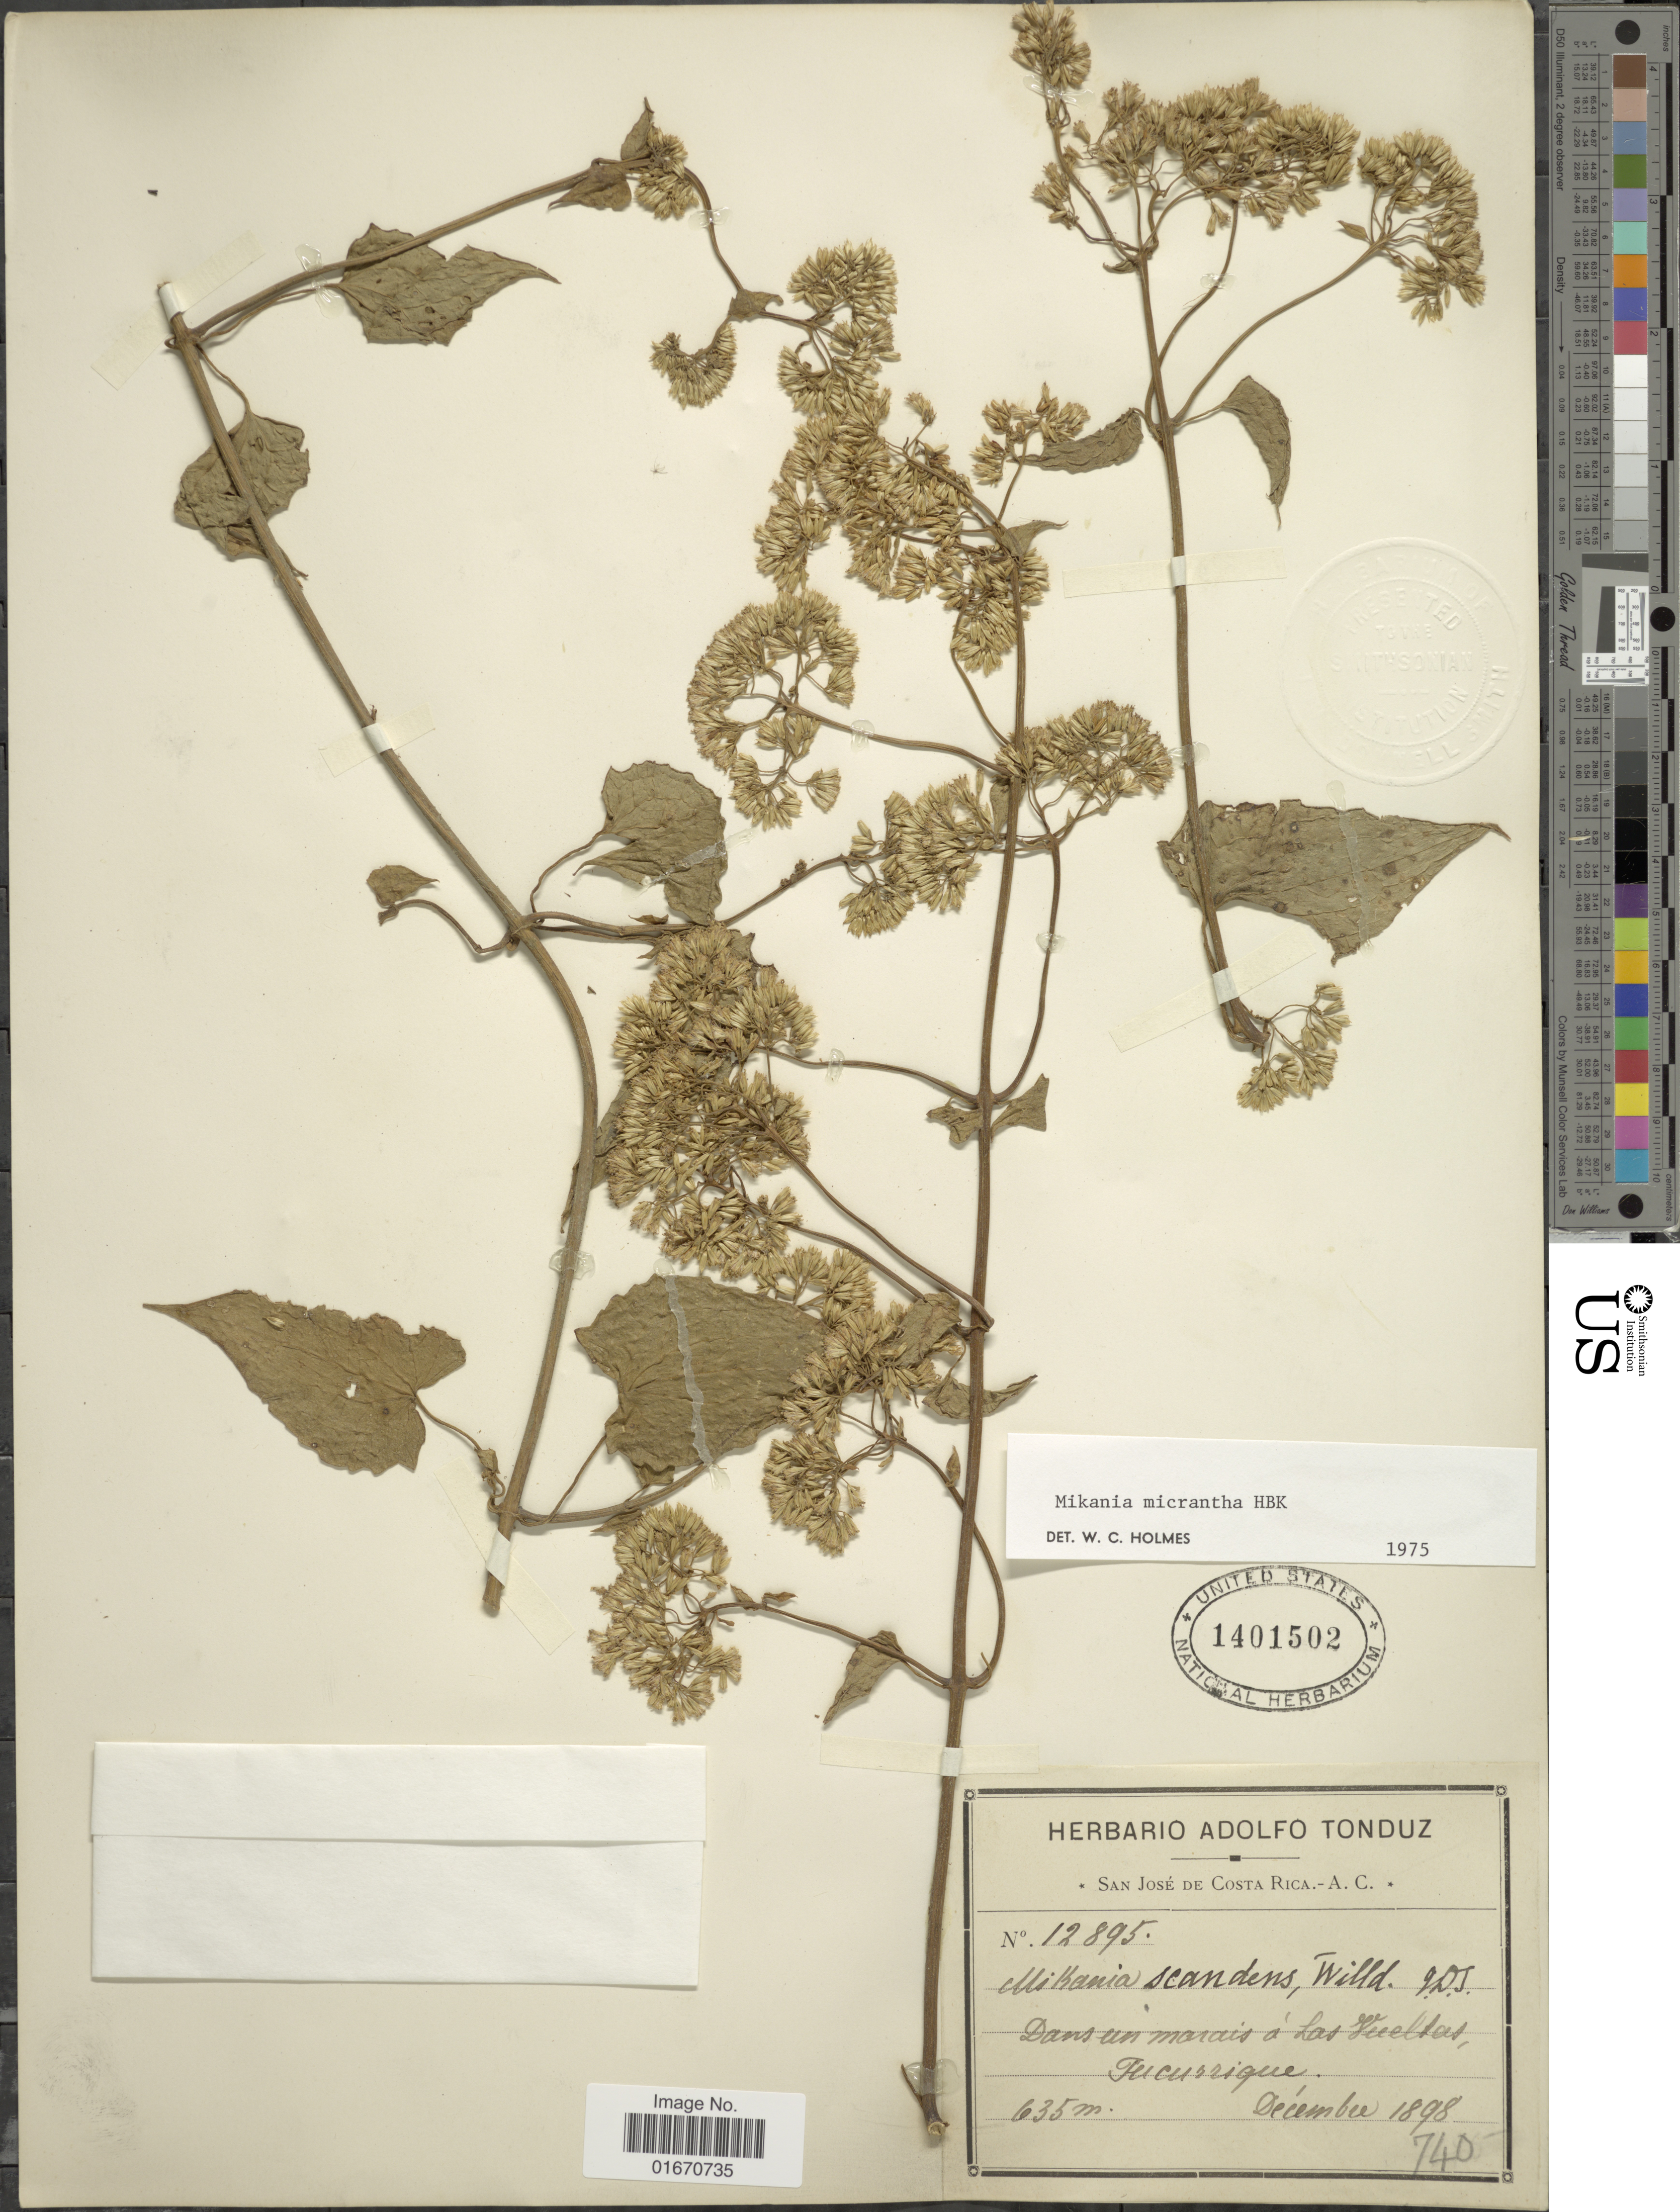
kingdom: Plantae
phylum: Tracheophyta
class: Magnoliopsida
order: Asterales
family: Asteraceae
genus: Mikania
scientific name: Mikania micrantha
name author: Kunth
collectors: ex Herb. Adolfo Tonduz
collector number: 12895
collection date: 1898-12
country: Costa Rica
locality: Dans un marais a Las Vueltas, Tucurrique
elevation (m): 635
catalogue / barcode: US 1401502